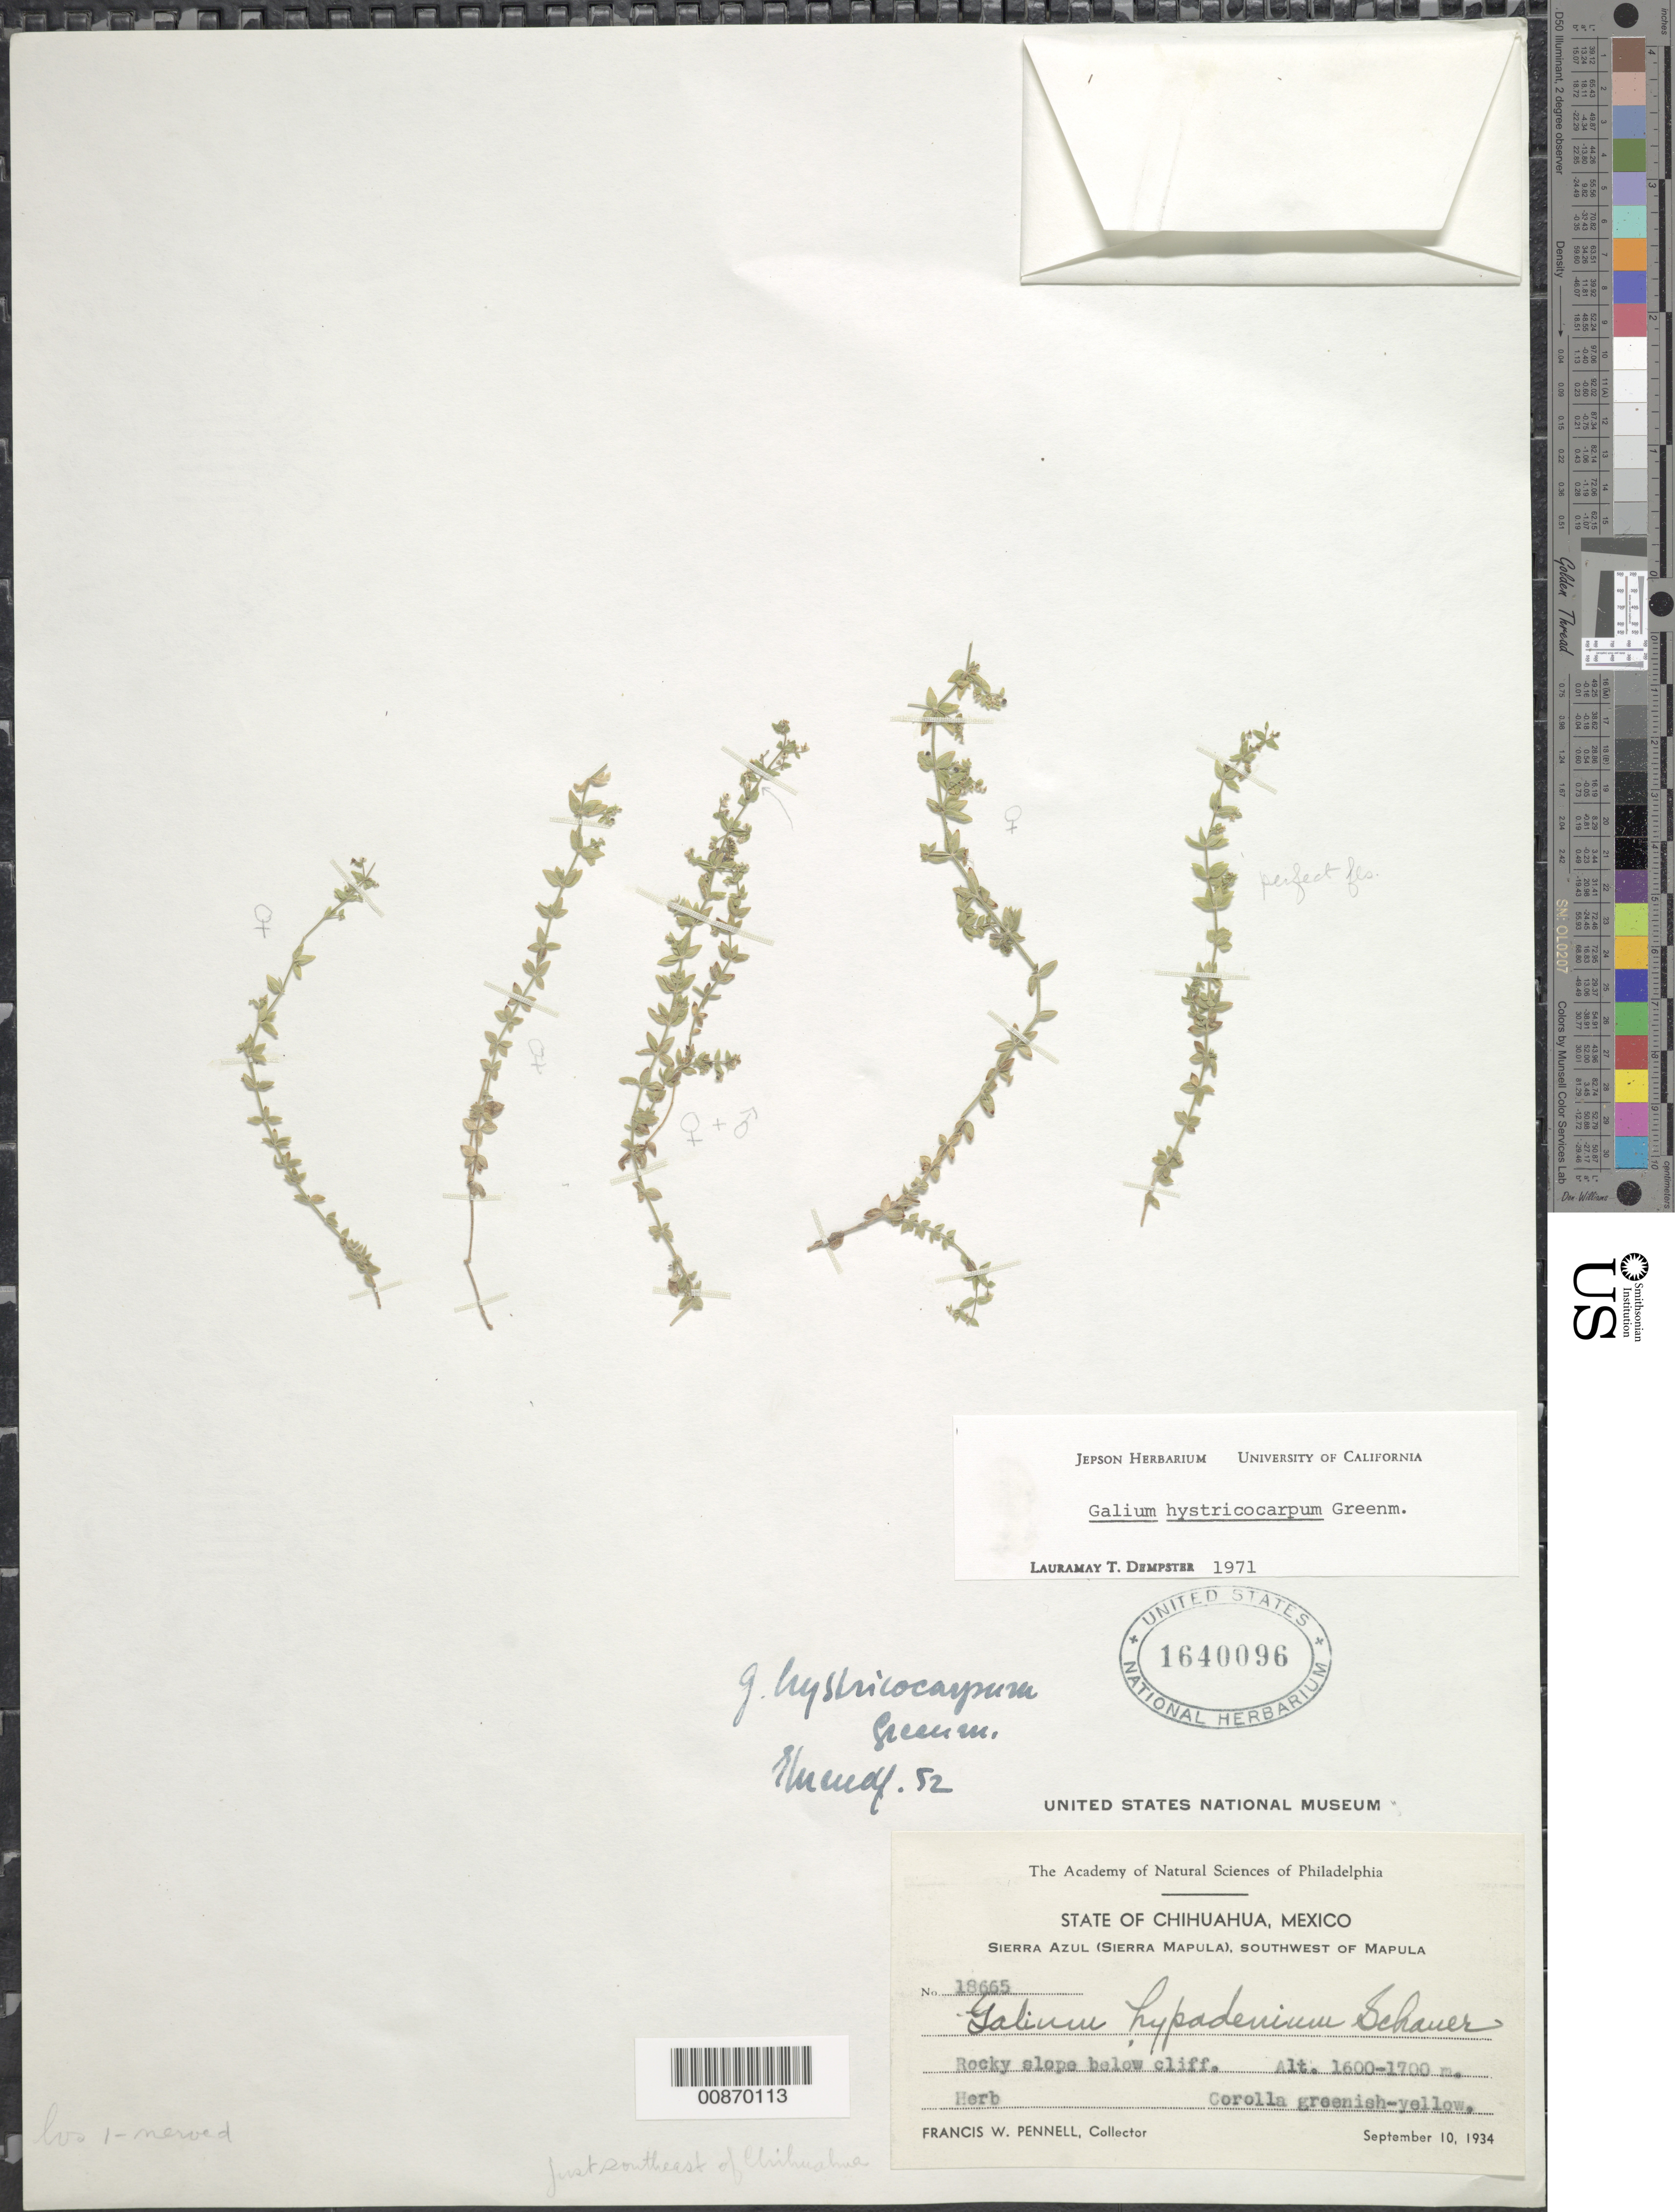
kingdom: Plantae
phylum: Tracheophyta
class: Magnoliopsida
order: Gentianales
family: Rubiaceae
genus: Galium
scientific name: Galium hystricocarpum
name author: Greenm.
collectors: F. W. Pennell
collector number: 18665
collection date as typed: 10 Sep 1934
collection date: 1934-09-10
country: Mexico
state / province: Chihuahua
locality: Sierra Azul (Sierra Mapula), Southwest of Mapula, Chihuahua.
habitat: Rocky slope below cliff.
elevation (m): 1700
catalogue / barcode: US 1640096